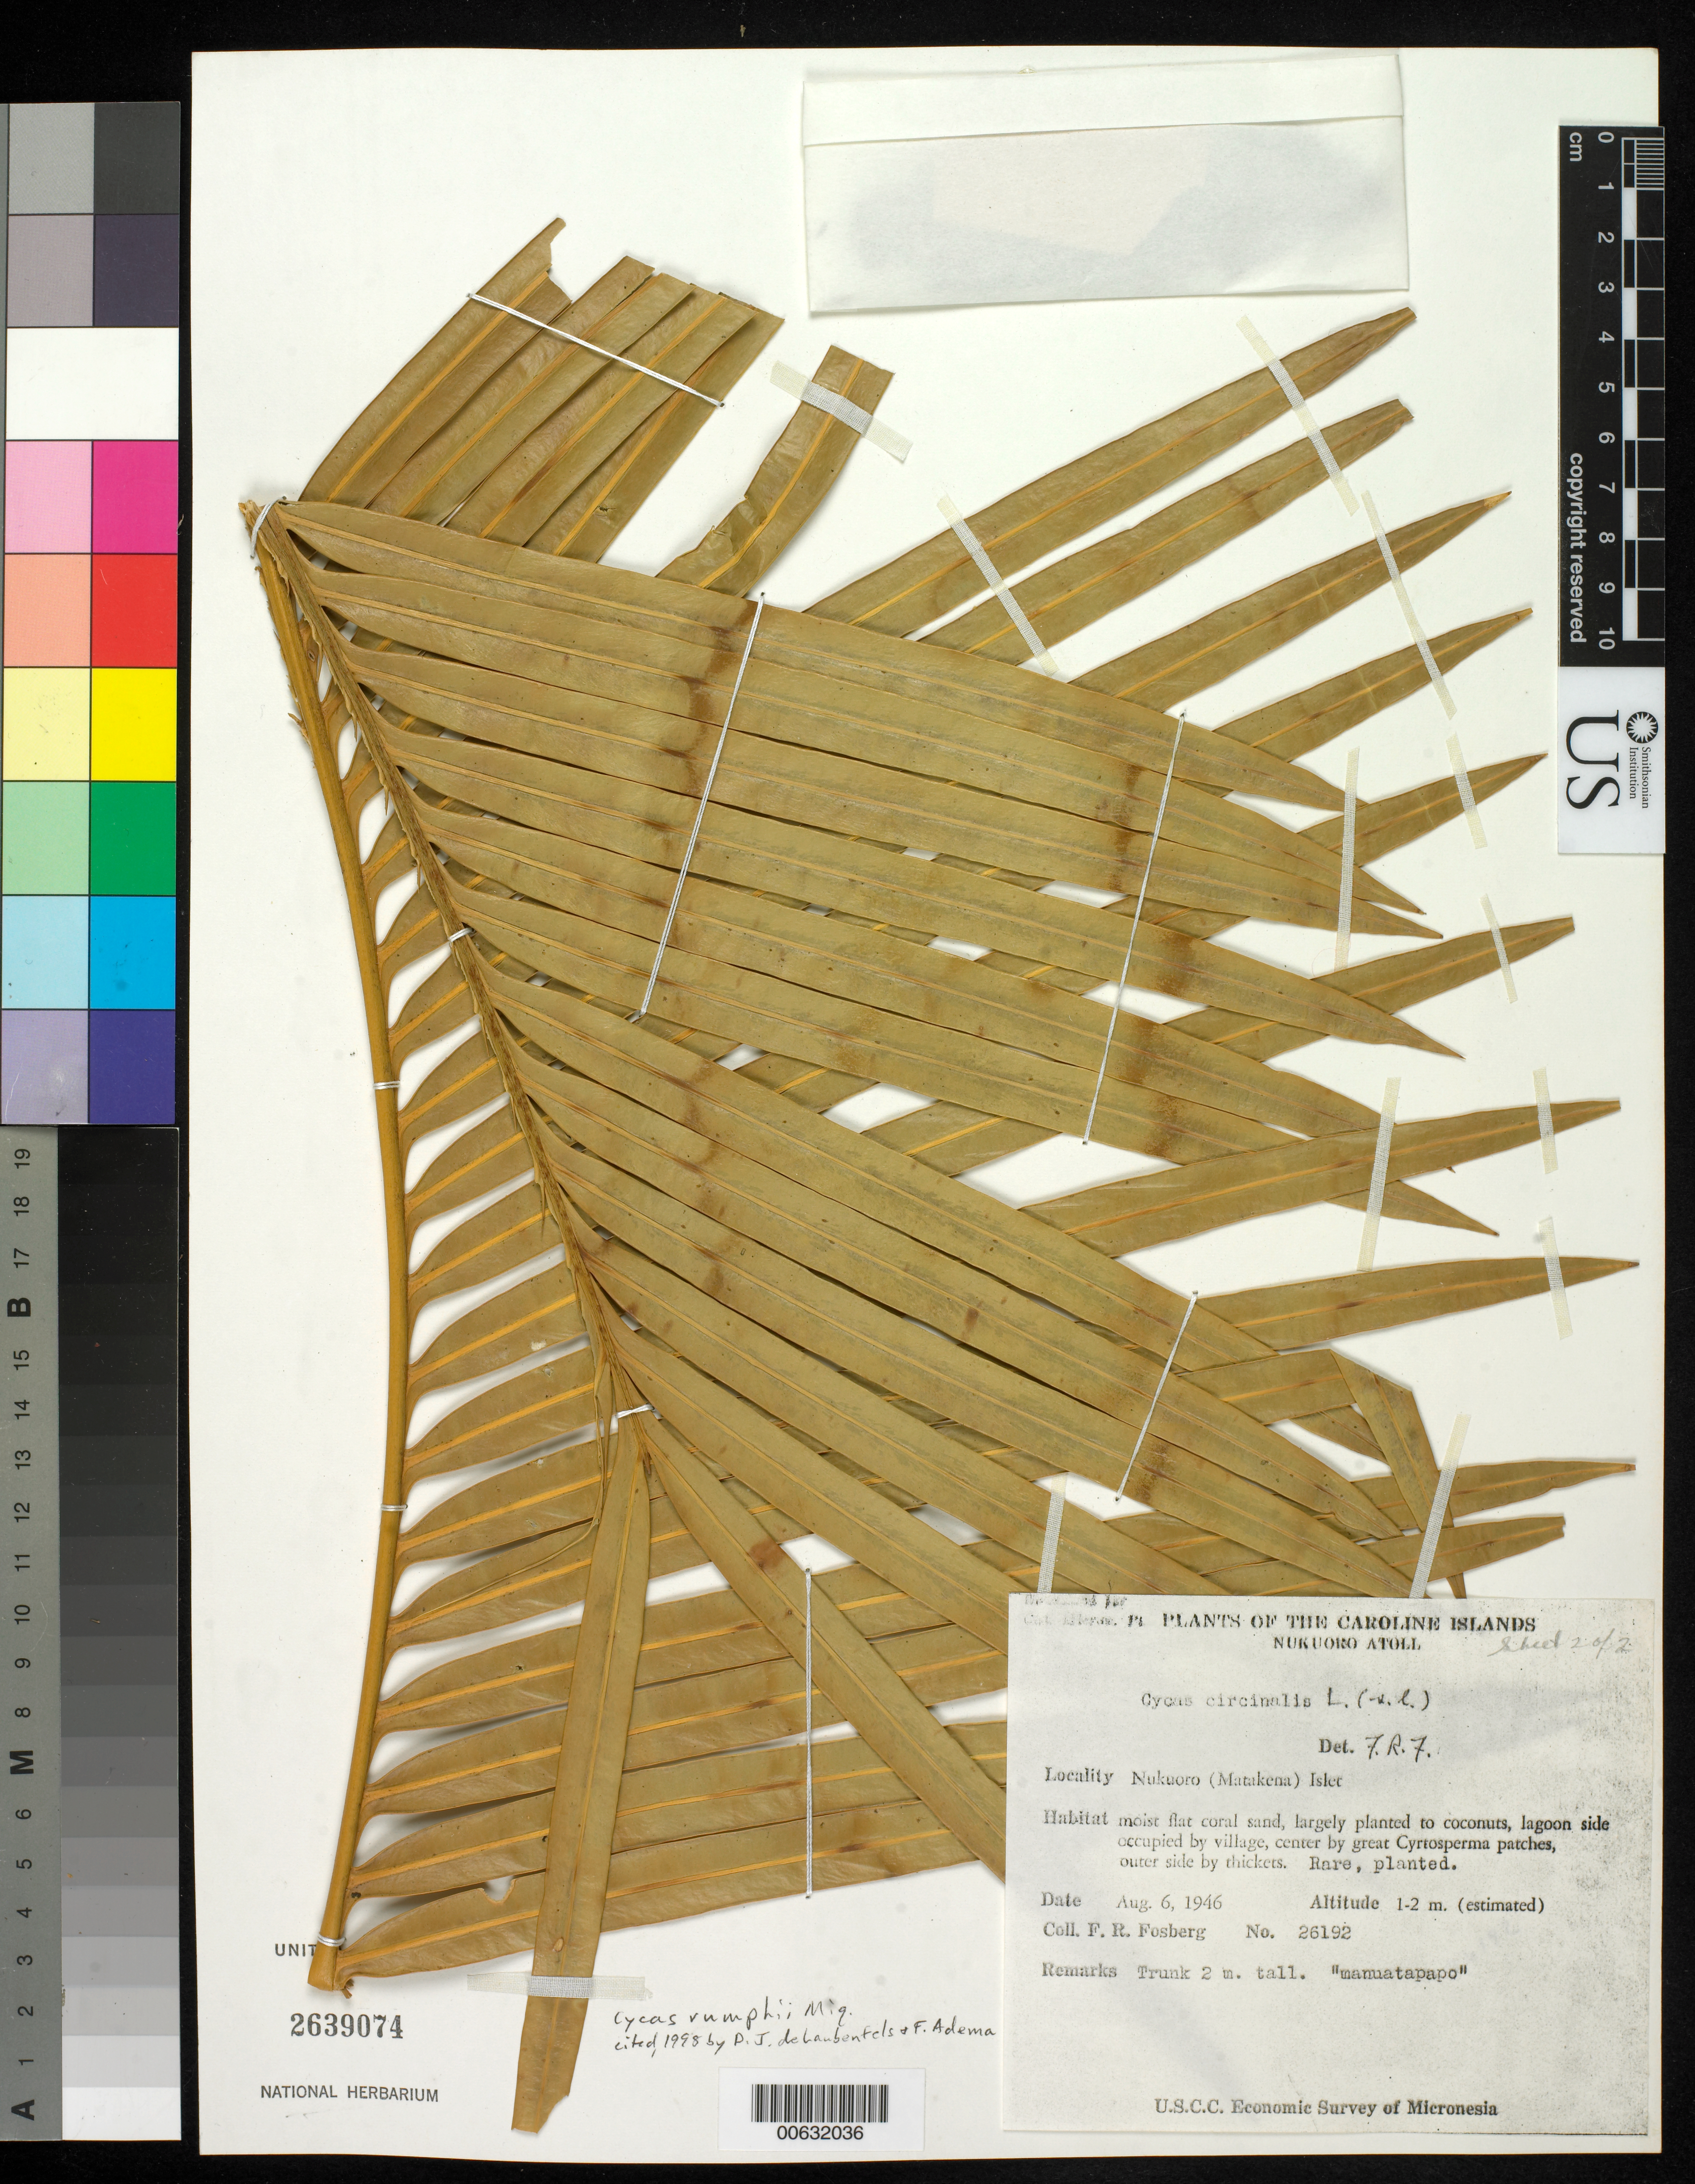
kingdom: Plantae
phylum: Tracheophyta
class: Cycadopsida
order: Cycadales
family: Cycadaceae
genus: Cycas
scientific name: Cycas rumphii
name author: Miq.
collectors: F. R. Fosberg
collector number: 26192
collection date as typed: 06 Aug 1946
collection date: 1946-08-06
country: Micronesia, Federated States of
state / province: Pohnpei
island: Nukuoro Atoll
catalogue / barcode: US 2639074